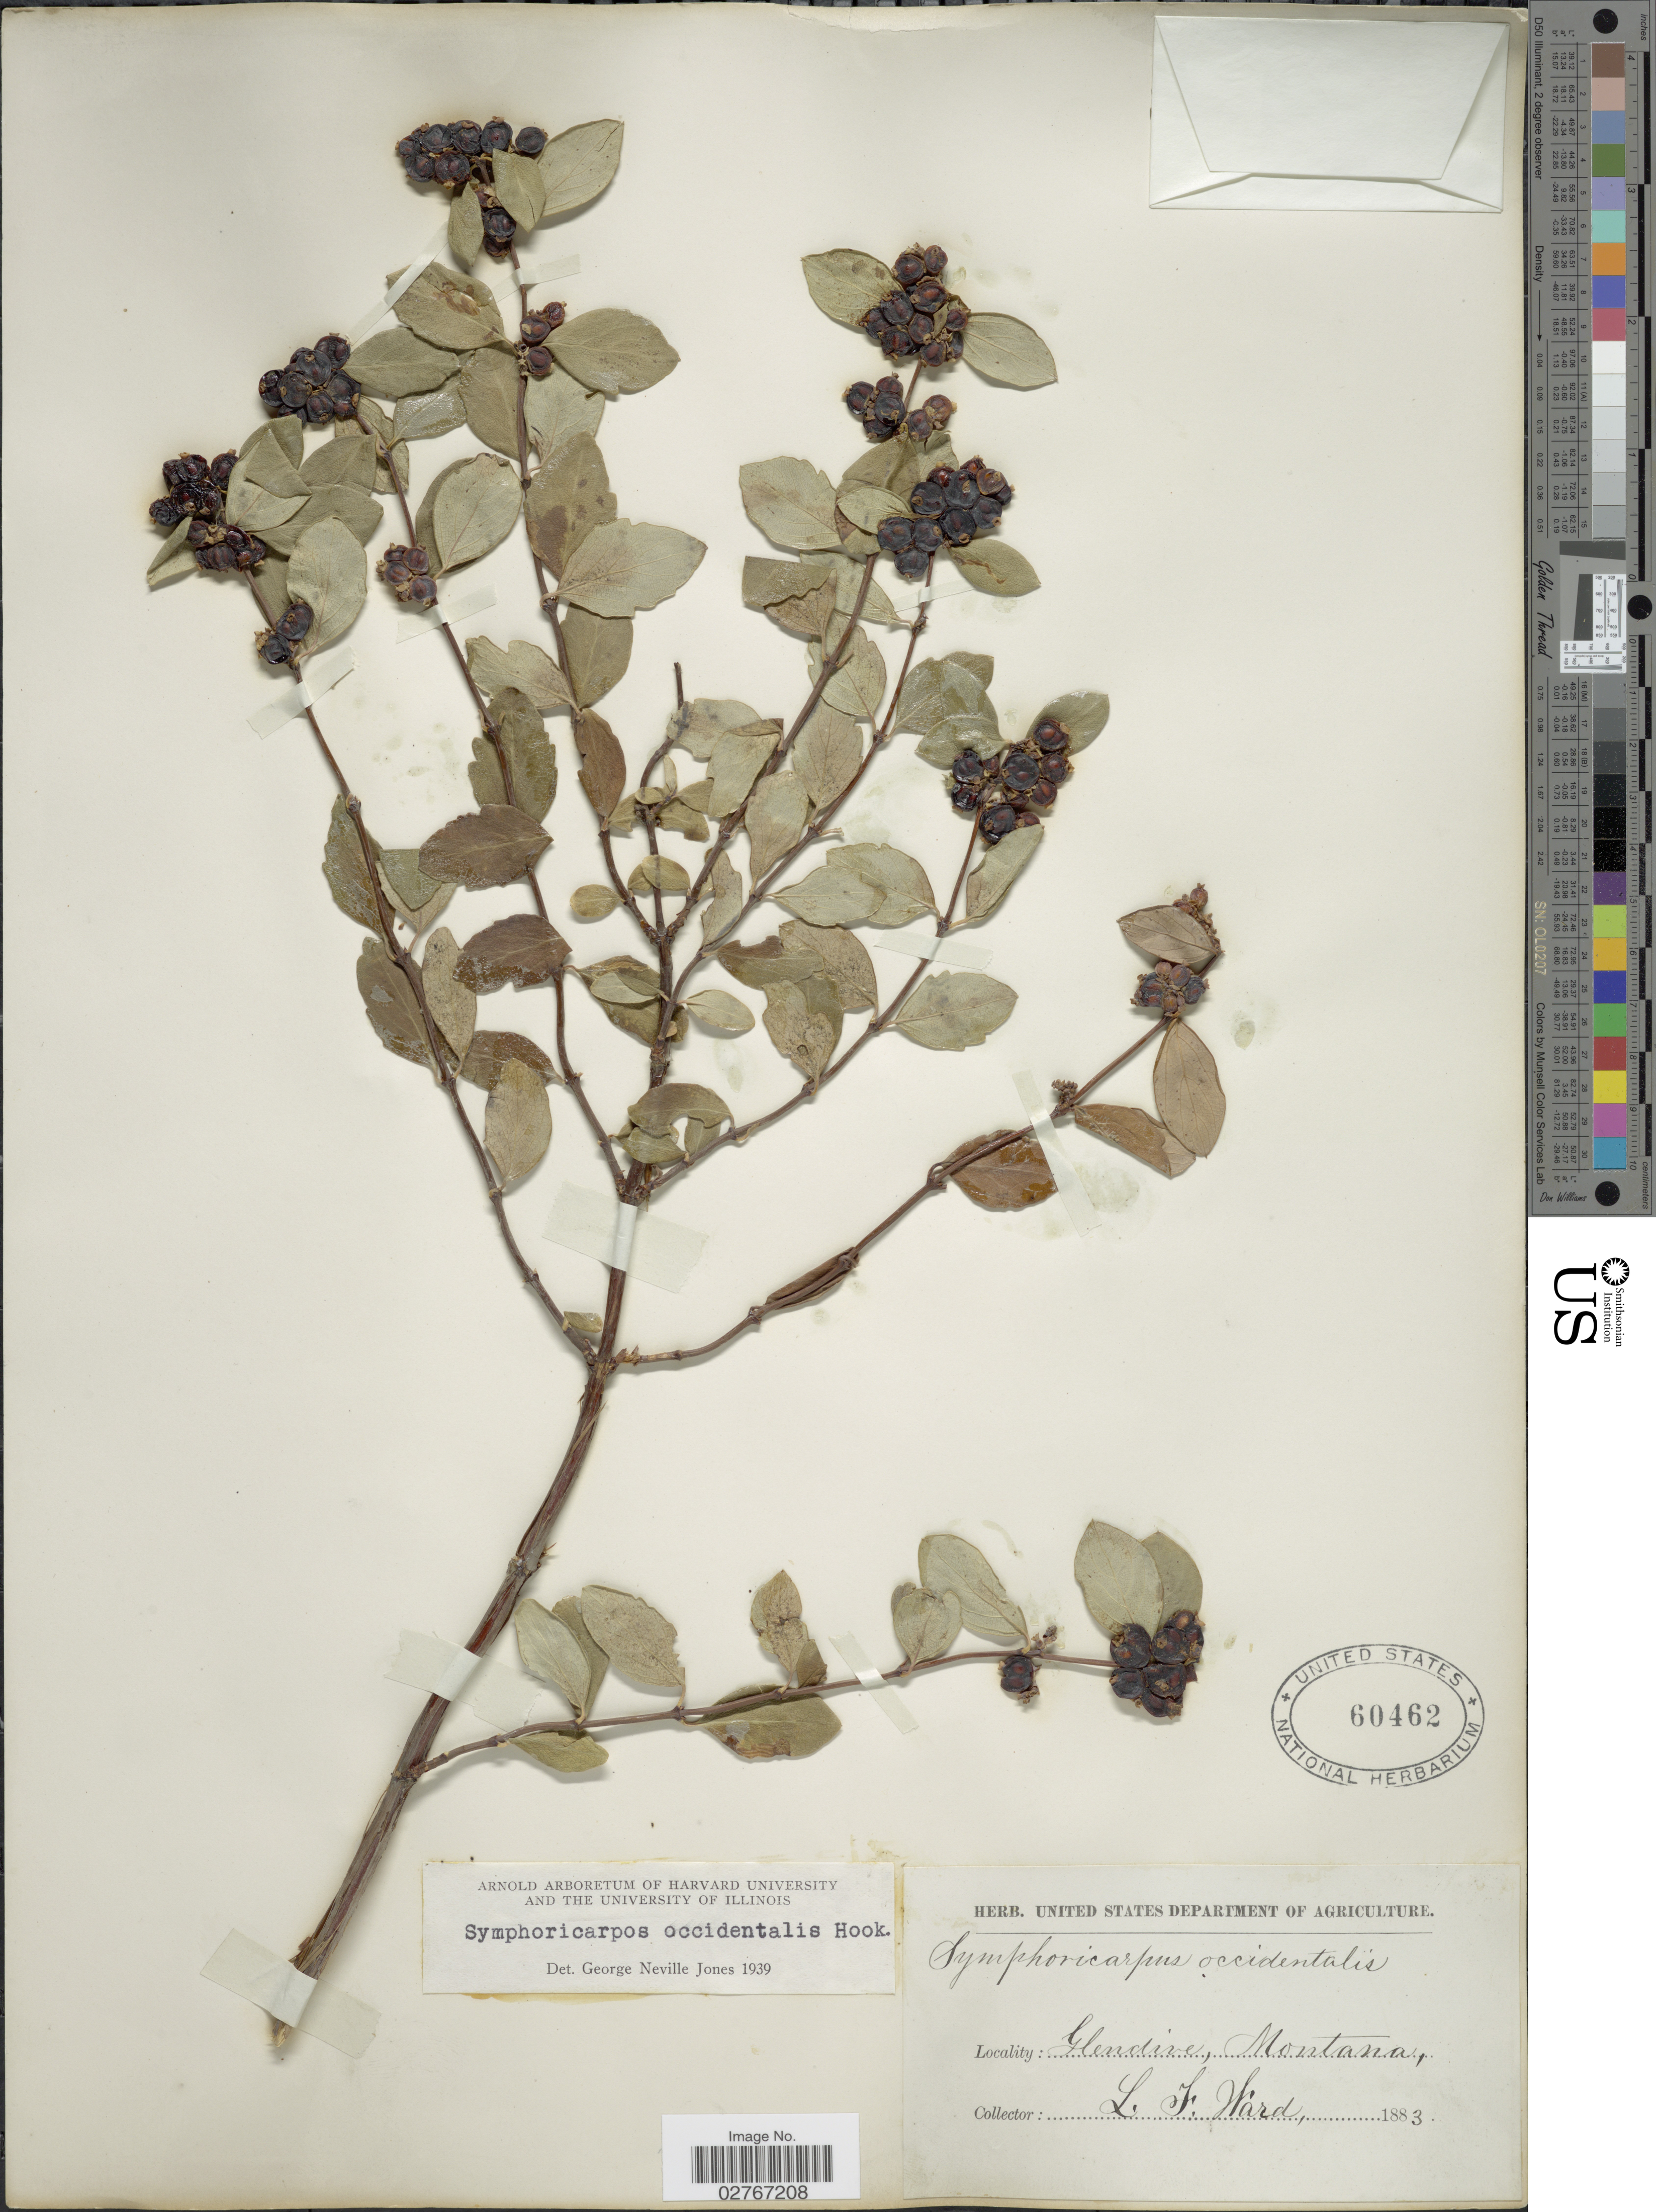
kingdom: Plantae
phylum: Tracheophyta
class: Magnoliopsida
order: Dipsacales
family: Caprifoliaceae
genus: Symphoricarpos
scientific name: Symphoricarpos occidentalis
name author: (R. Br.) Hook.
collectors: L. Ward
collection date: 1883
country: United States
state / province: Montana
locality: Glendive.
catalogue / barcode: US 60462